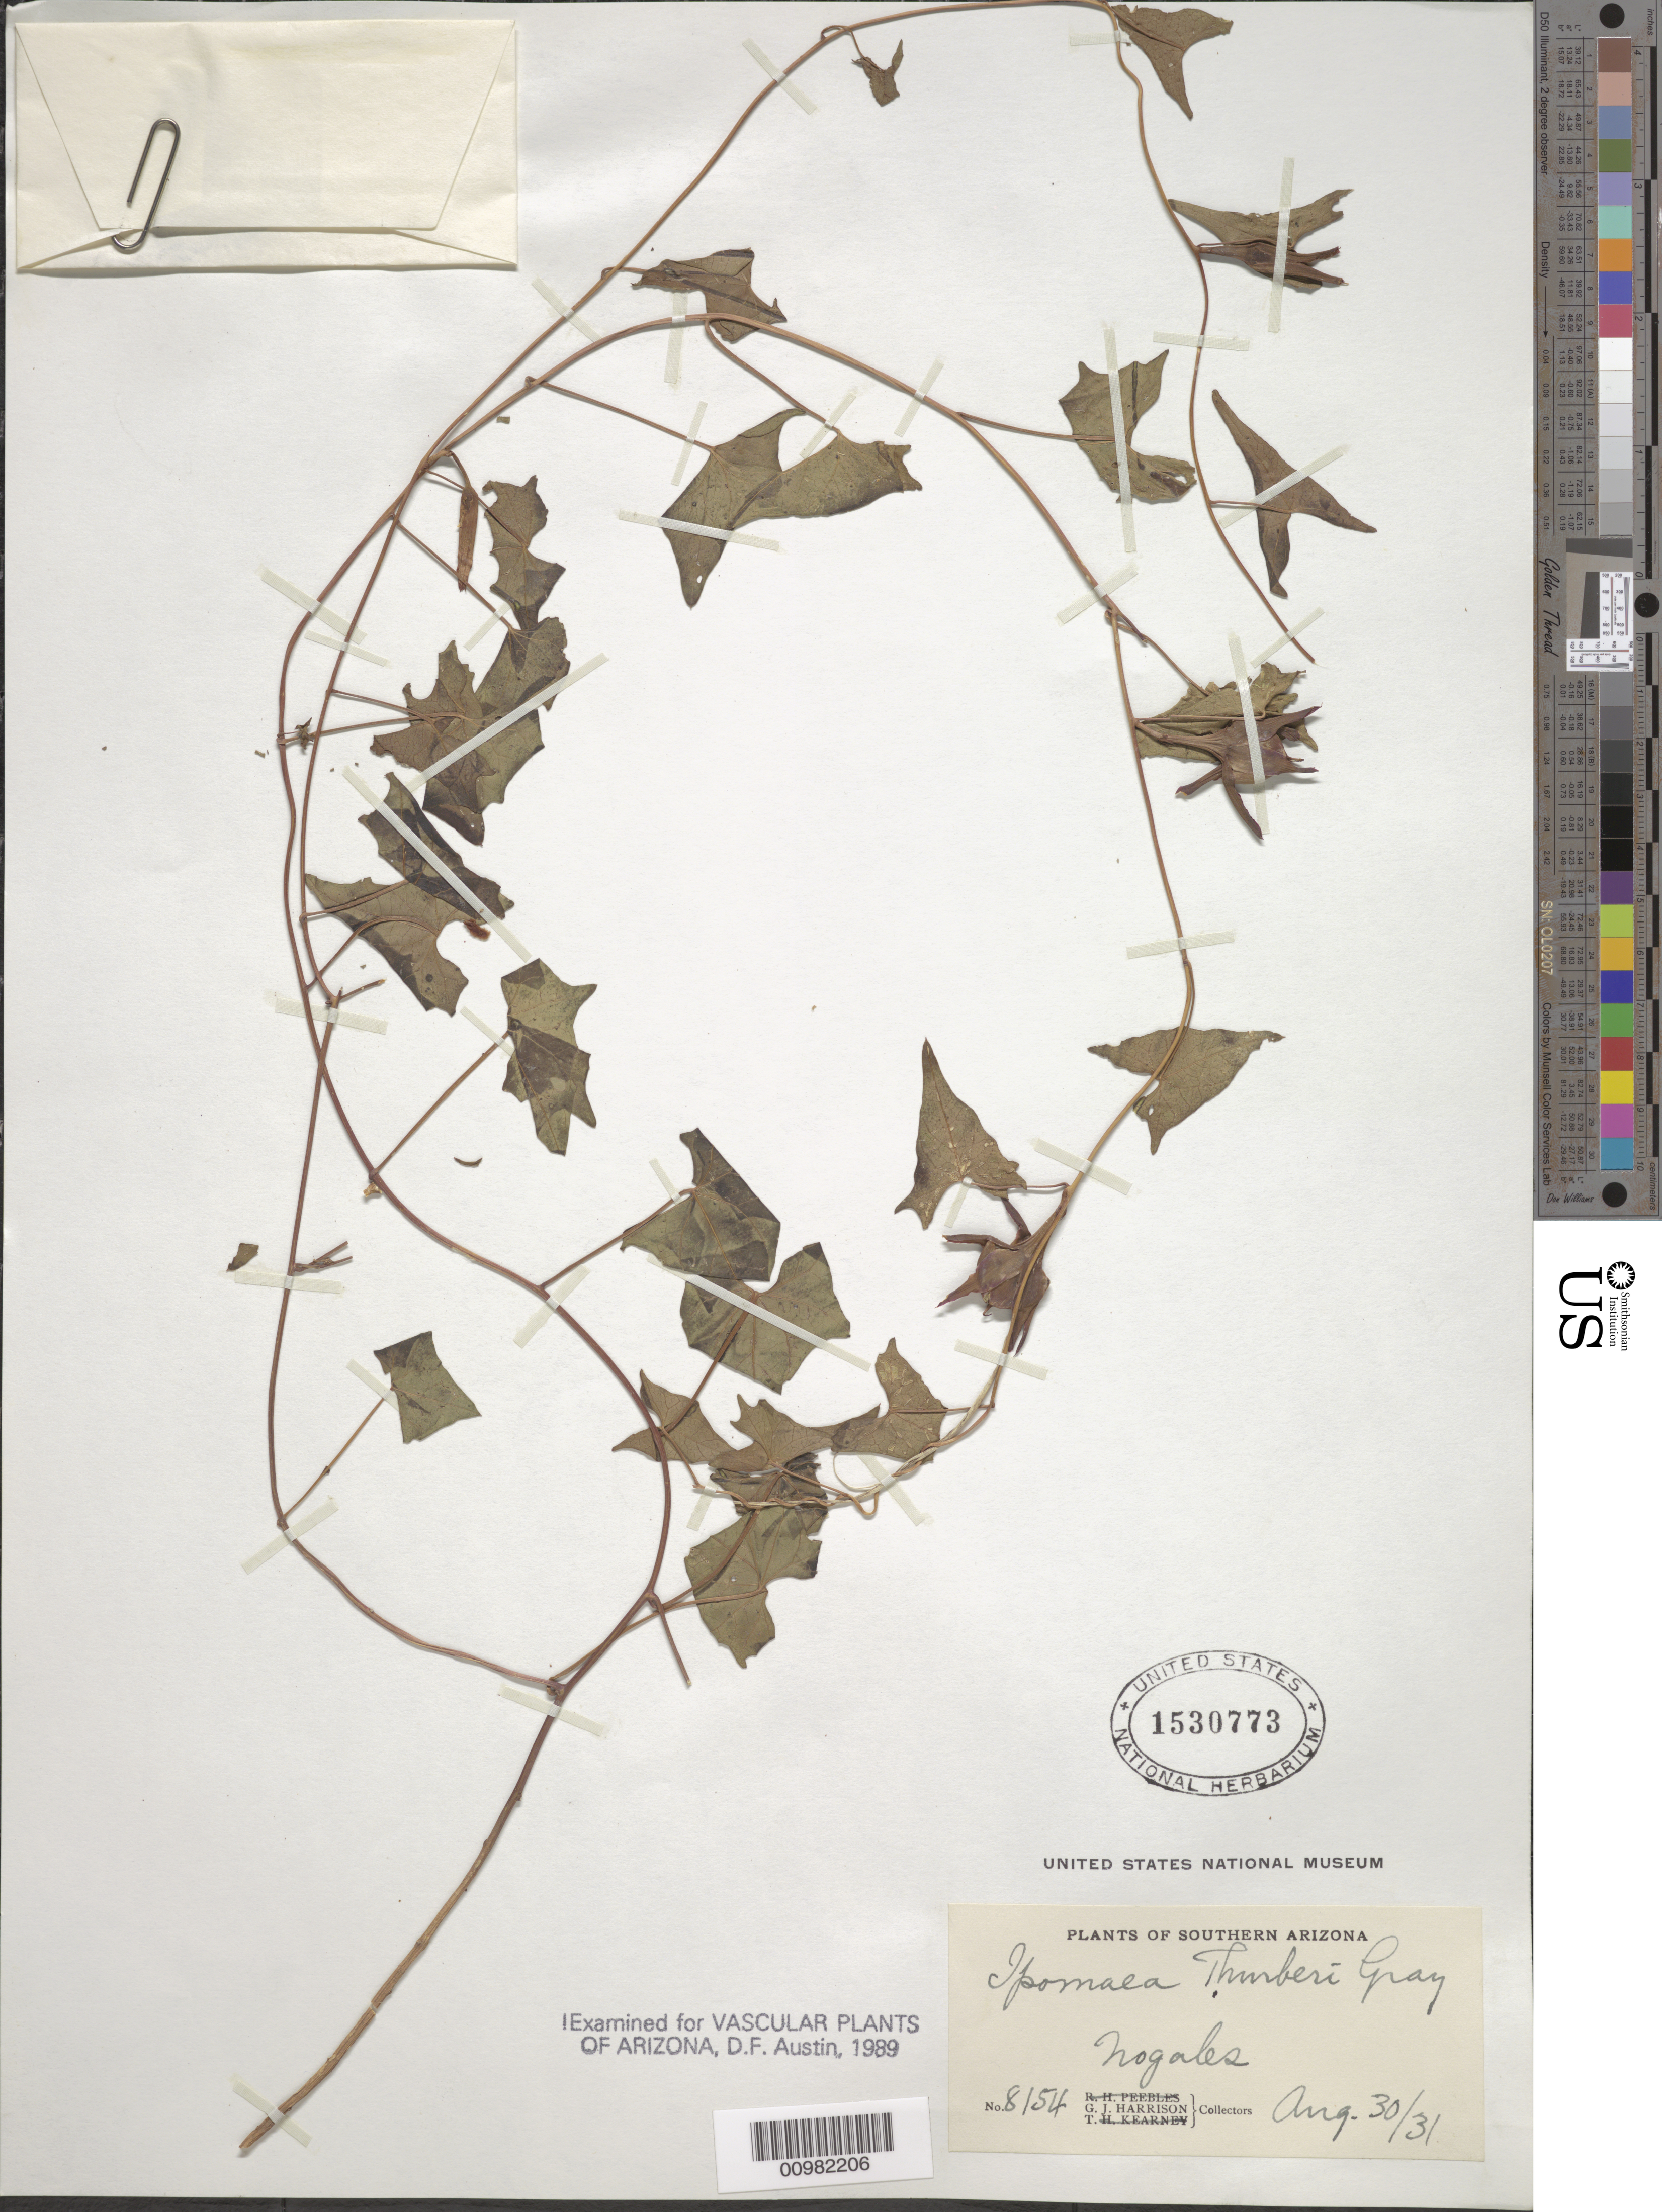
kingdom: Plantae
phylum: Tracheophyta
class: Magnoliopsida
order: Solanales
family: Convolvulaceae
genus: Ipomoea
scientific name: Ipomoea thurberi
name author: A. Gray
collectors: G. J. Harrison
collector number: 8154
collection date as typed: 30 Aug 1930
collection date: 1930-08-30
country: United States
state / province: Arizona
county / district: Santa Cruz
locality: Nogales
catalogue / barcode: US 1530773